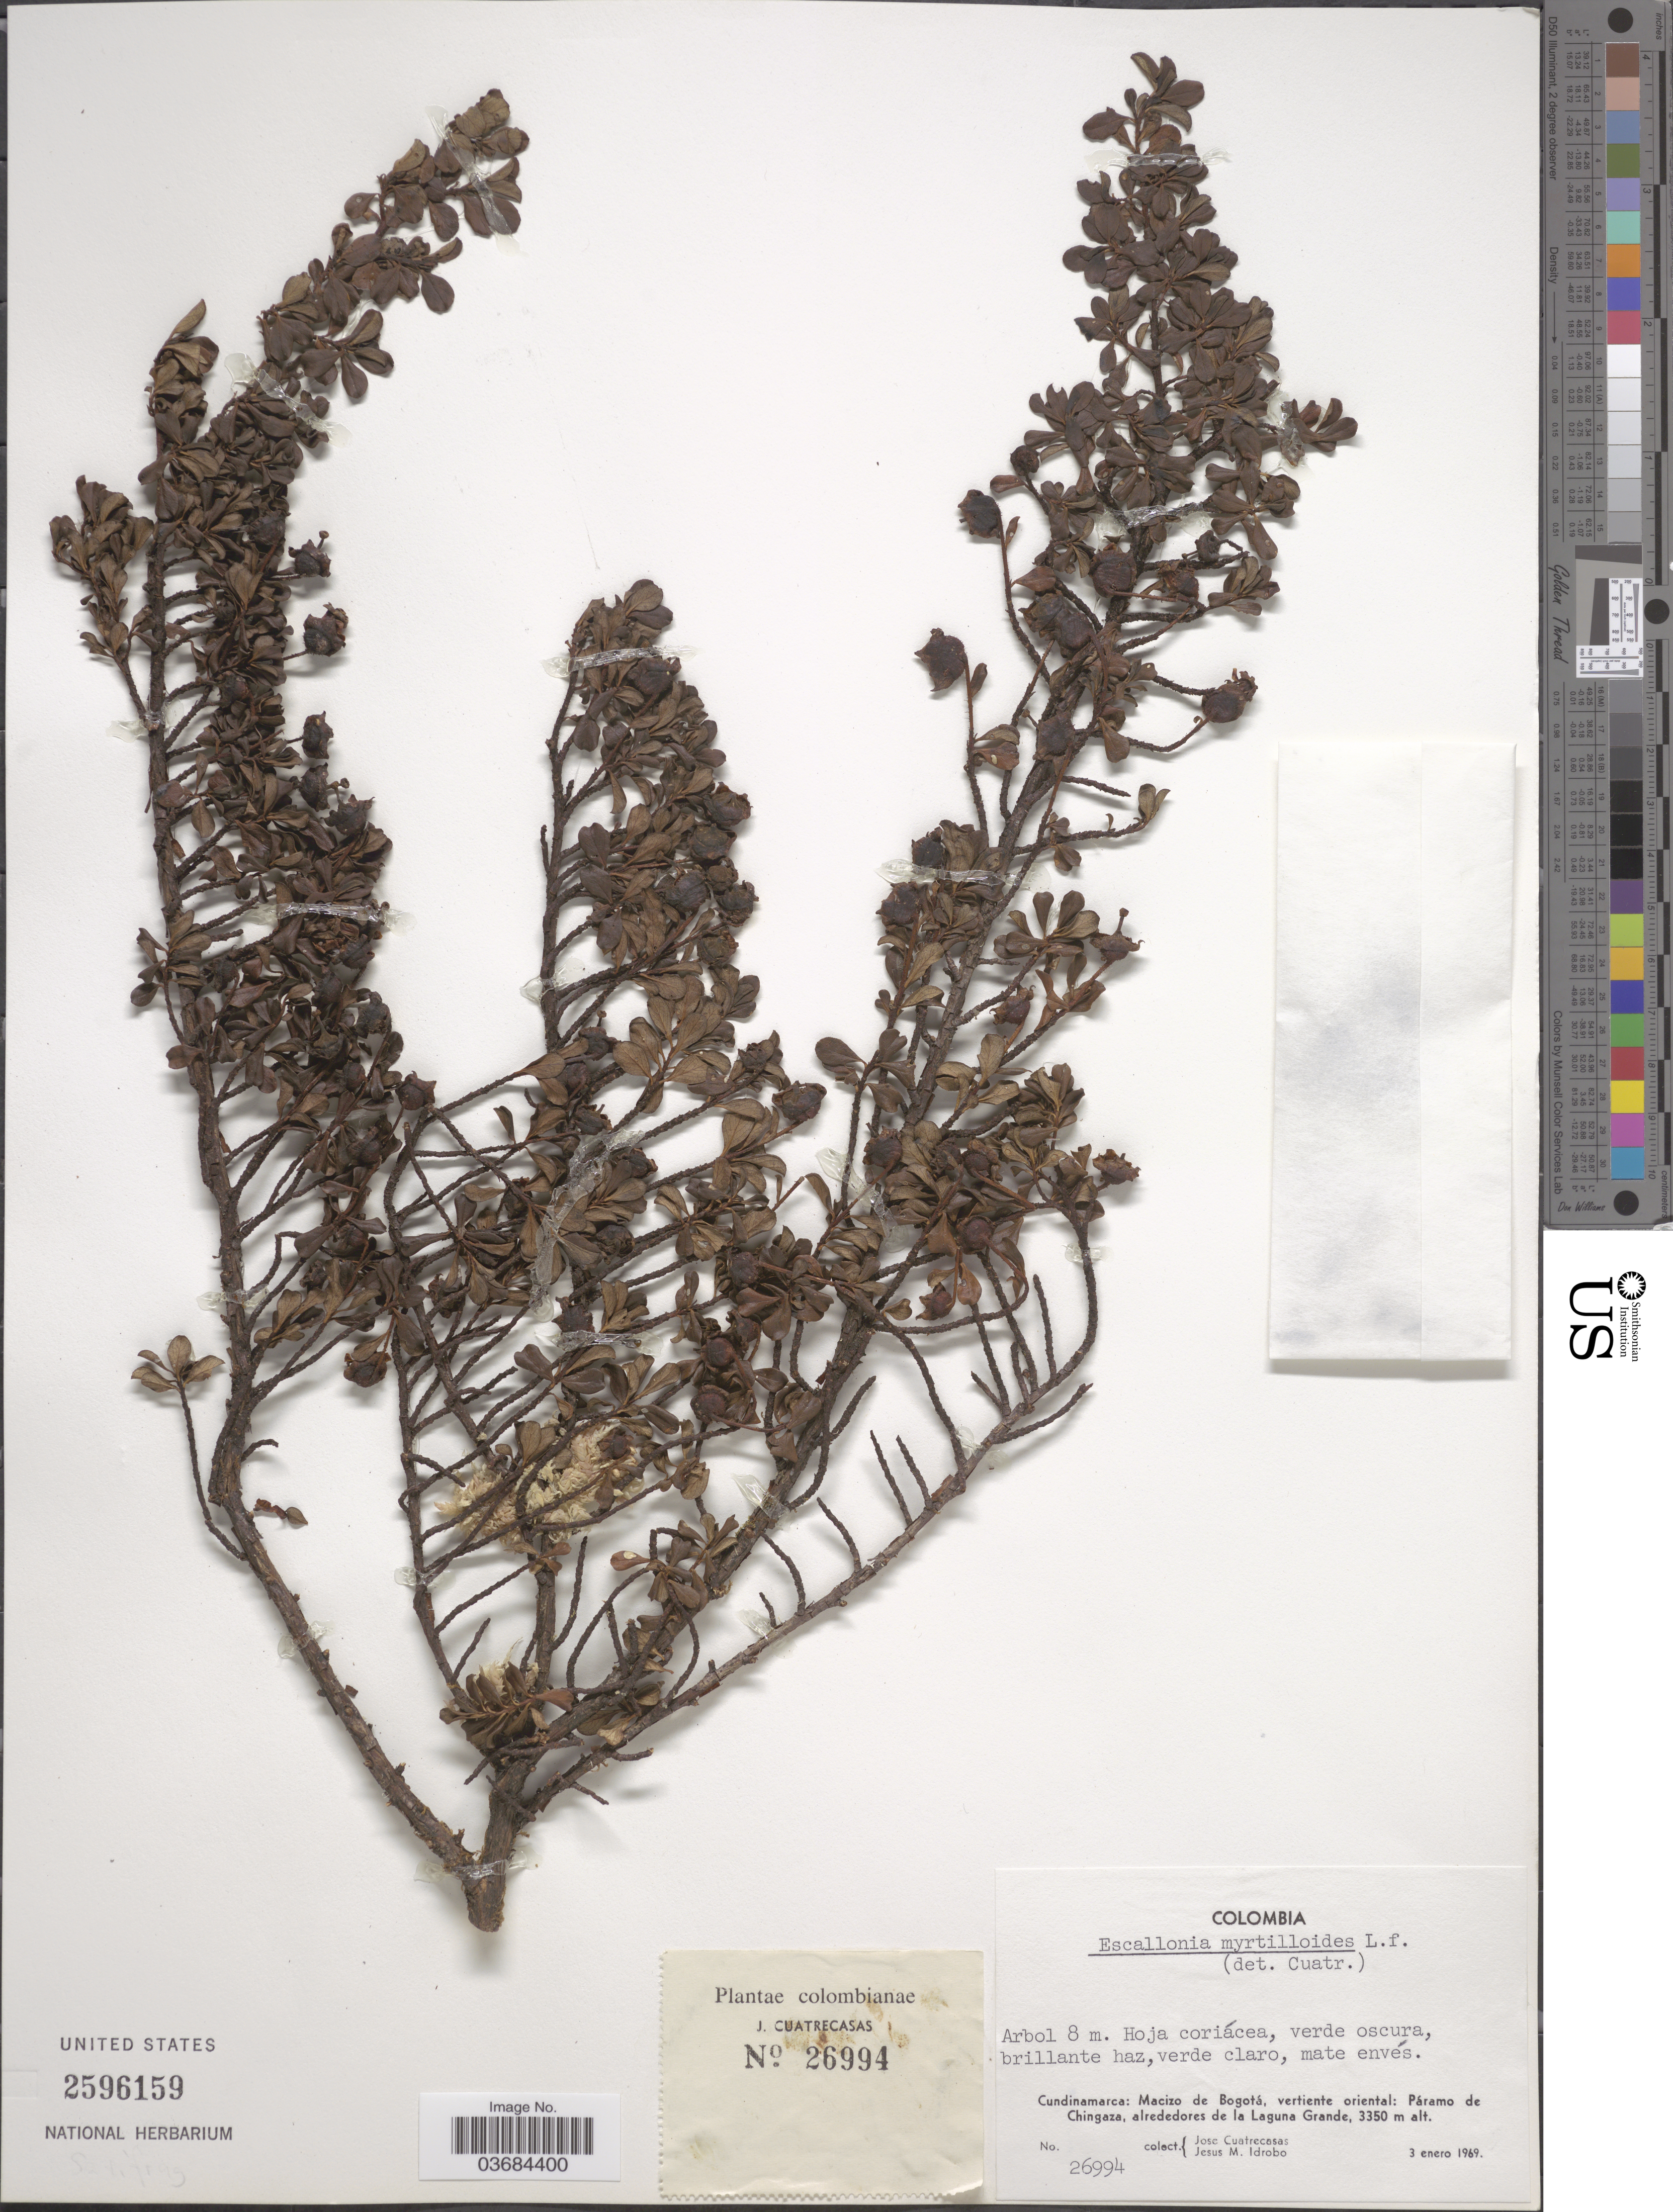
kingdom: Plantae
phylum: Tracheophyta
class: Magnoliopsida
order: Escalloniales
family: Escalloniaceae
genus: Escallonia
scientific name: Escallonia myrtilloides var. myrtilloides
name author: L. f.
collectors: J. Cuatrecasas & J. M. Idrobo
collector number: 26994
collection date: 1969-01-03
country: Colombia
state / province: Cundinamarca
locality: Macizo de Bogotá, vertiente oriental: Páramo de Chingaza, alrededores de la Laguna Grande.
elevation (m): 3350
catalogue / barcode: US 2596159